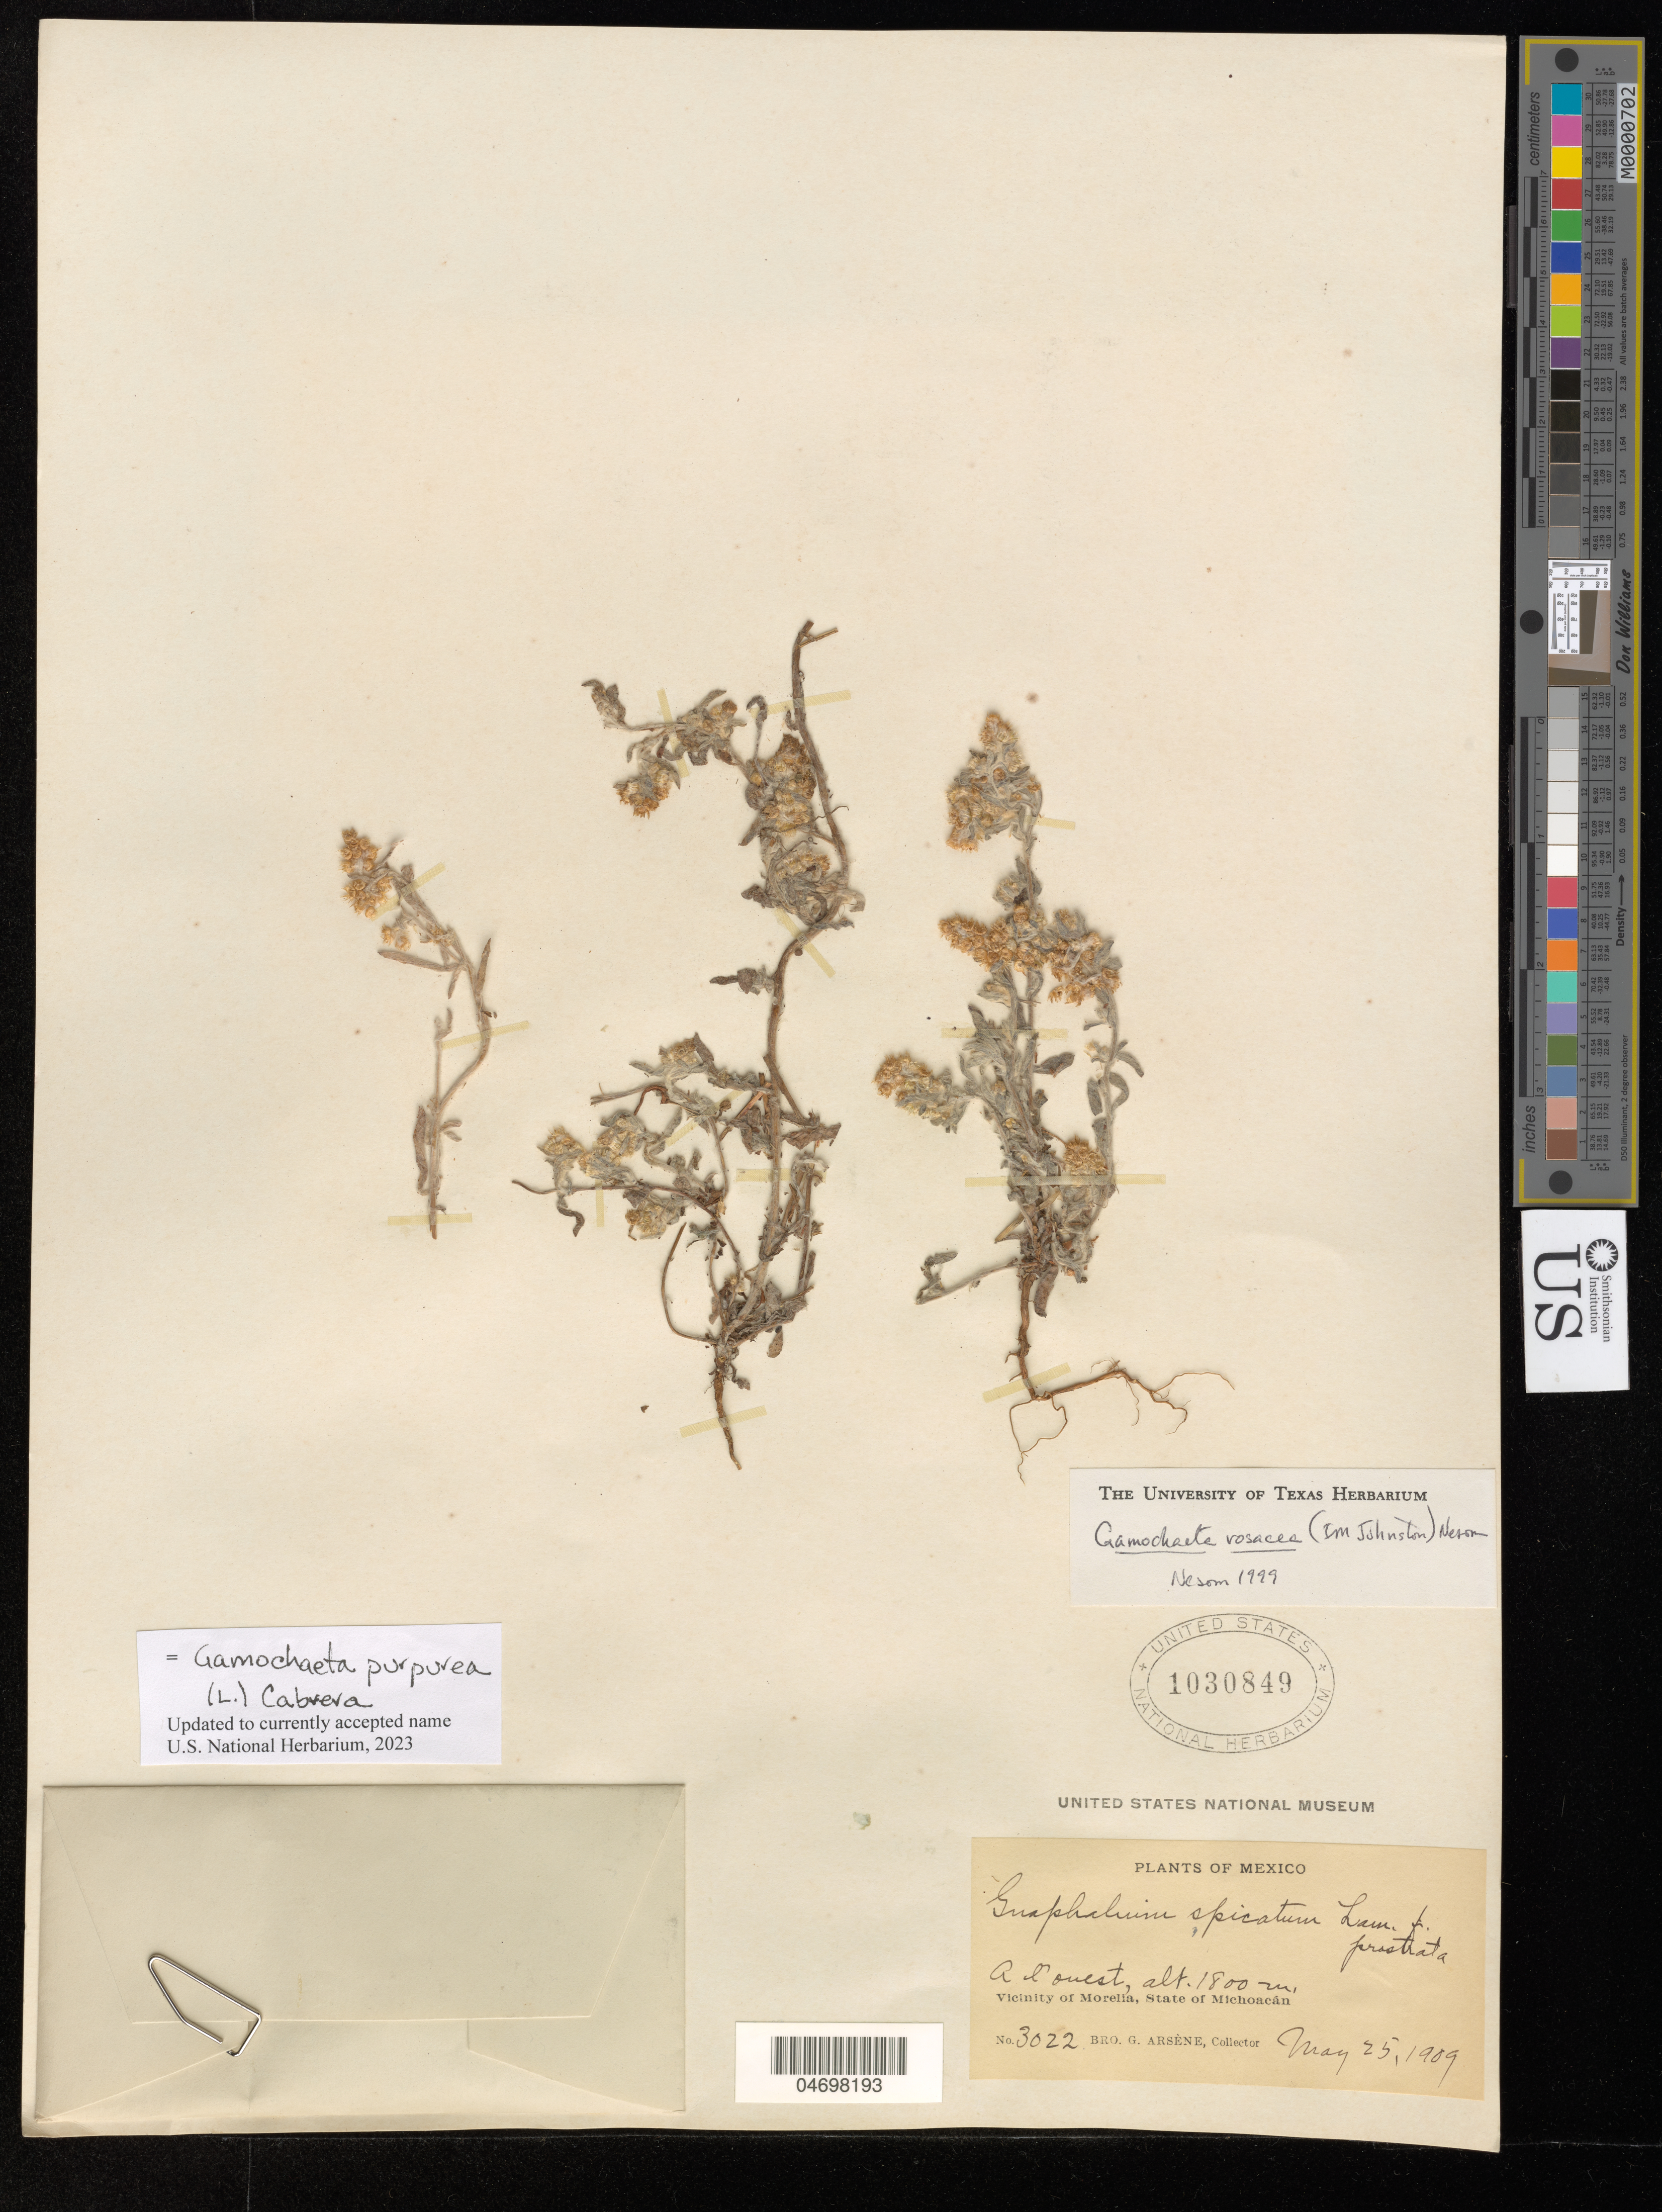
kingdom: Plantae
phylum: Tracheophyta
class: Magnoliopsida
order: Asterales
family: Asteraceae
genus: Gamochaeta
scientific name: Gamochaeta purpurea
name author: (L.) Cabrera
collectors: Bro. G. Arsène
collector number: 3022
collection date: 1909-05-25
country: Mexico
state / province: Michoacán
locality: Á l'Ouest. Vicinity of Morelia.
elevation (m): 1800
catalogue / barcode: US 1030849